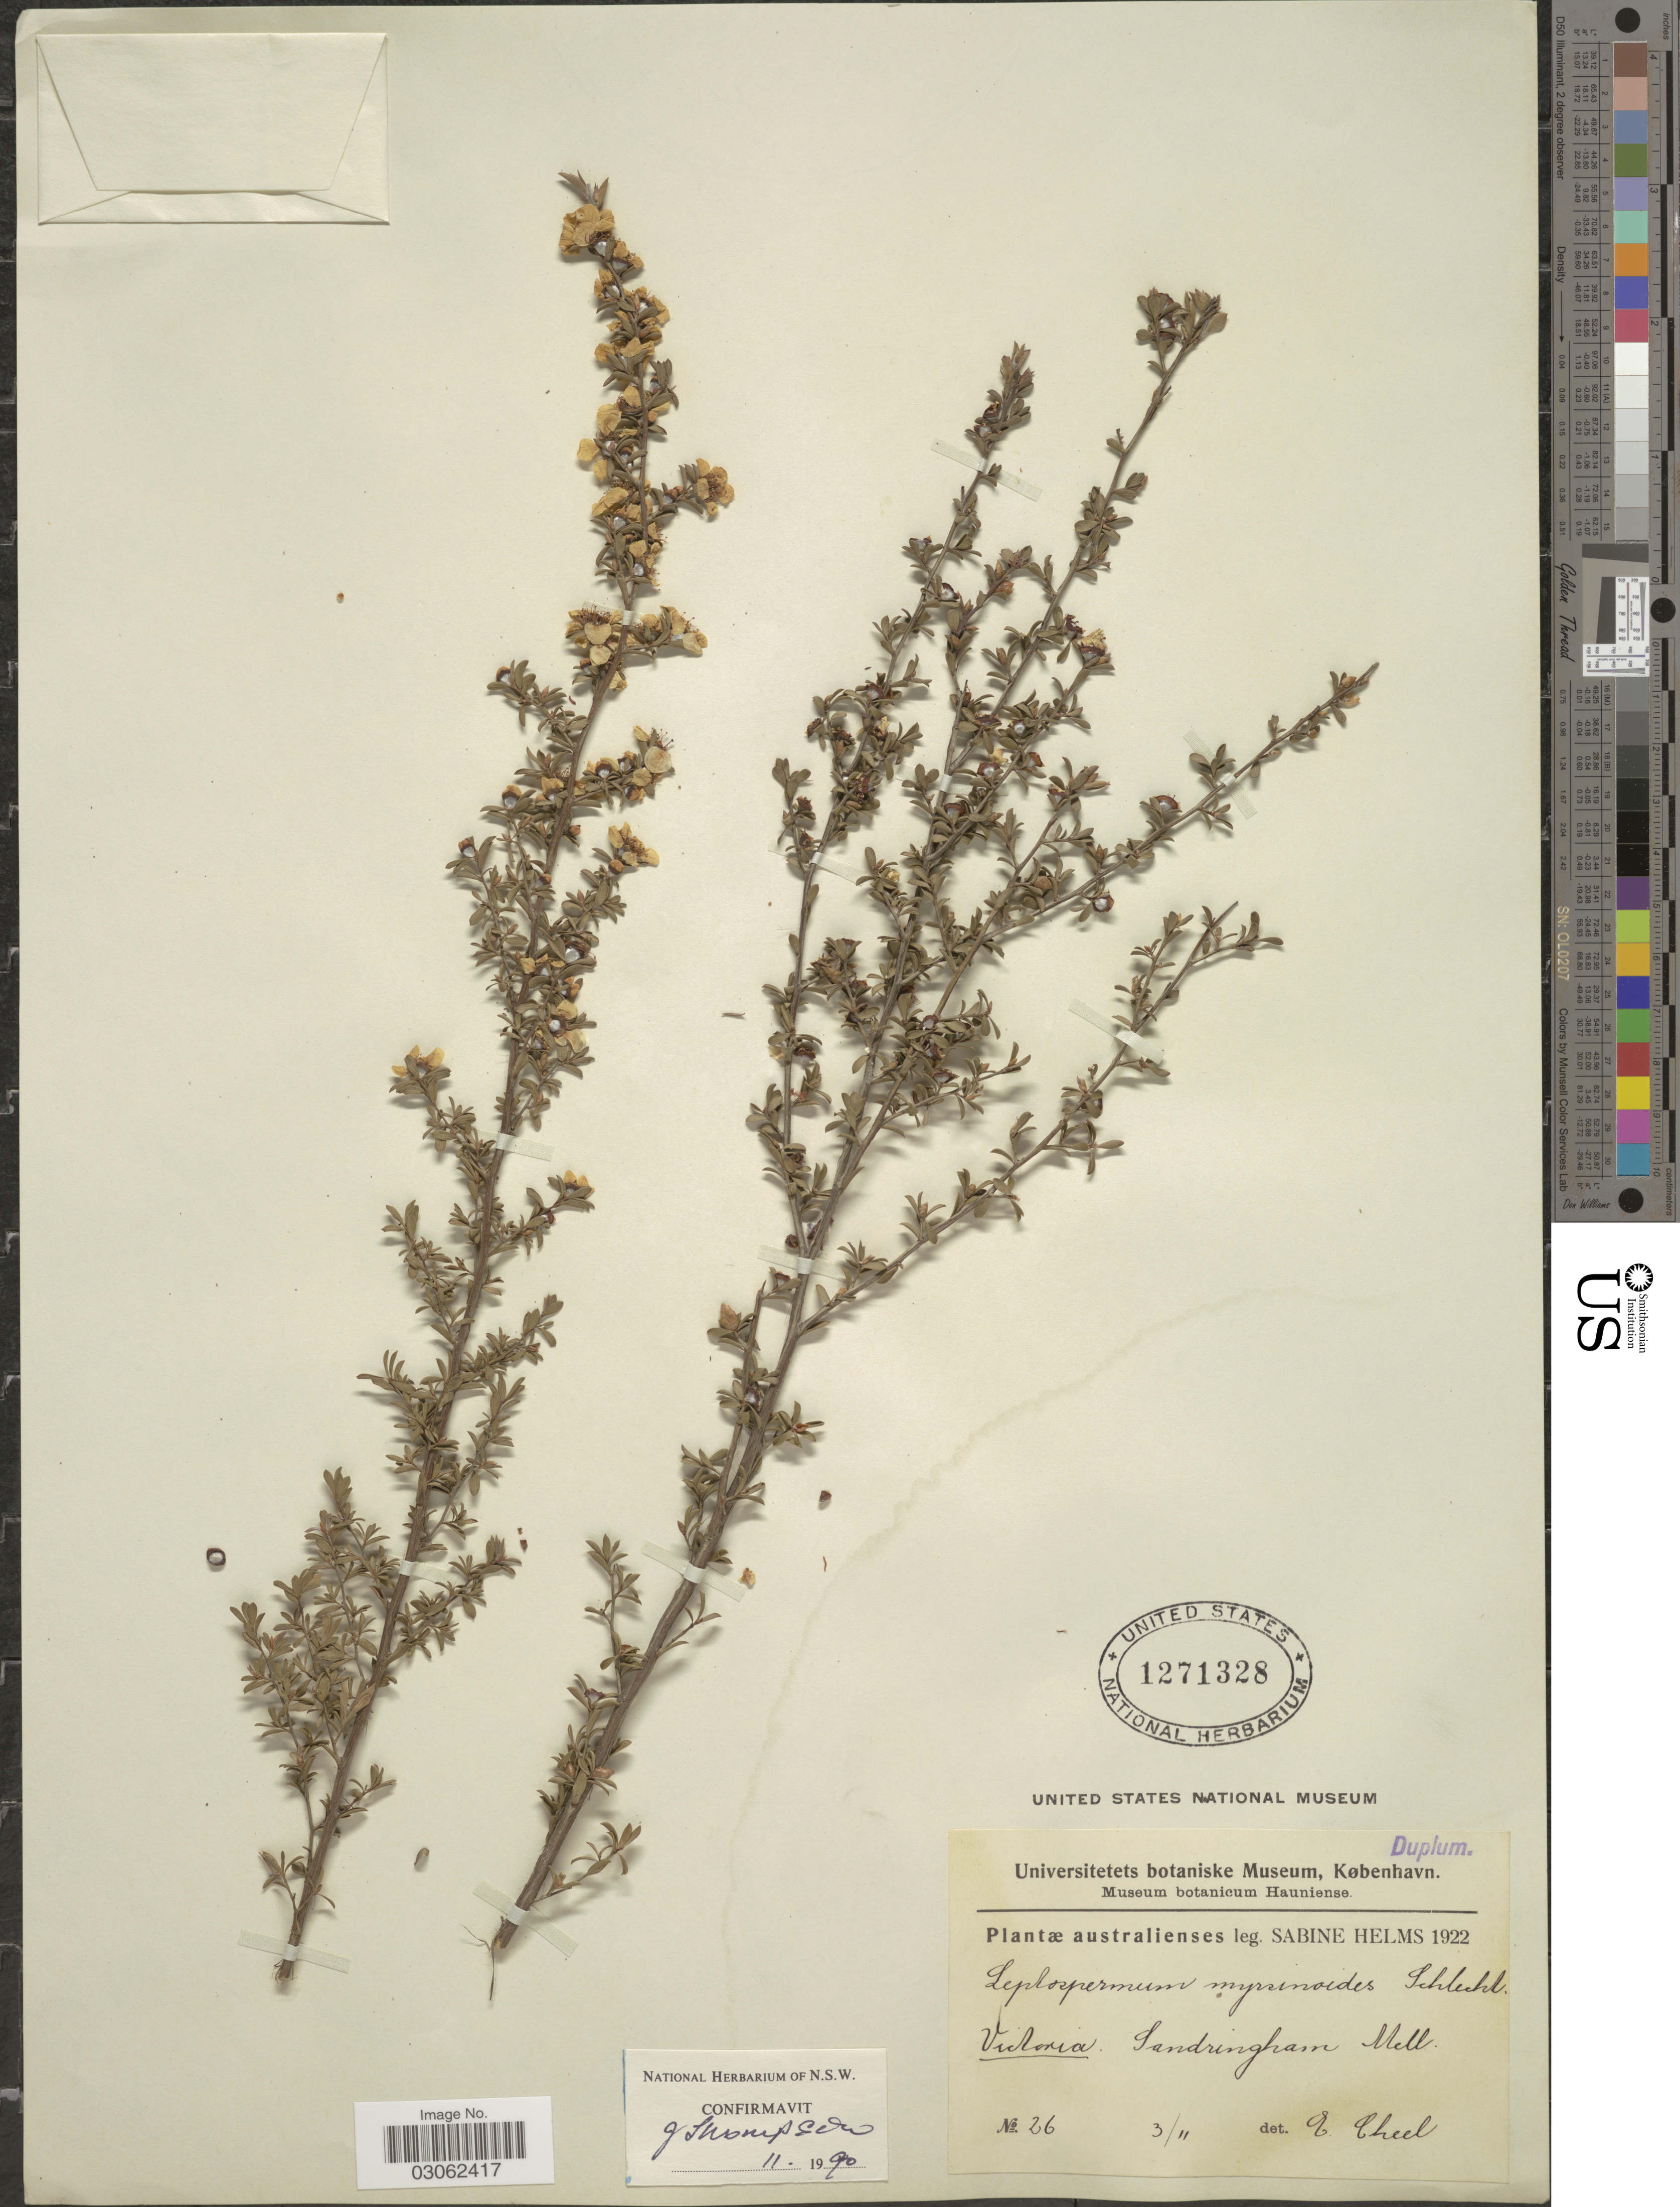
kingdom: Plantae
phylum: Tracheophyta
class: Magnoliopsida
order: Myrtales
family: Myrtaceae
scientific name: Gaudium myrsinoides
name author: (Schltdl.) P.G. Wilson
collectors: S. Helms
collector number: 26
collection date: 1922-11-03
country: Australia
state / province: Victoria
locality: Australienses. Victoria. Sandringham Mell.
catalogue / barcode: US 1271328